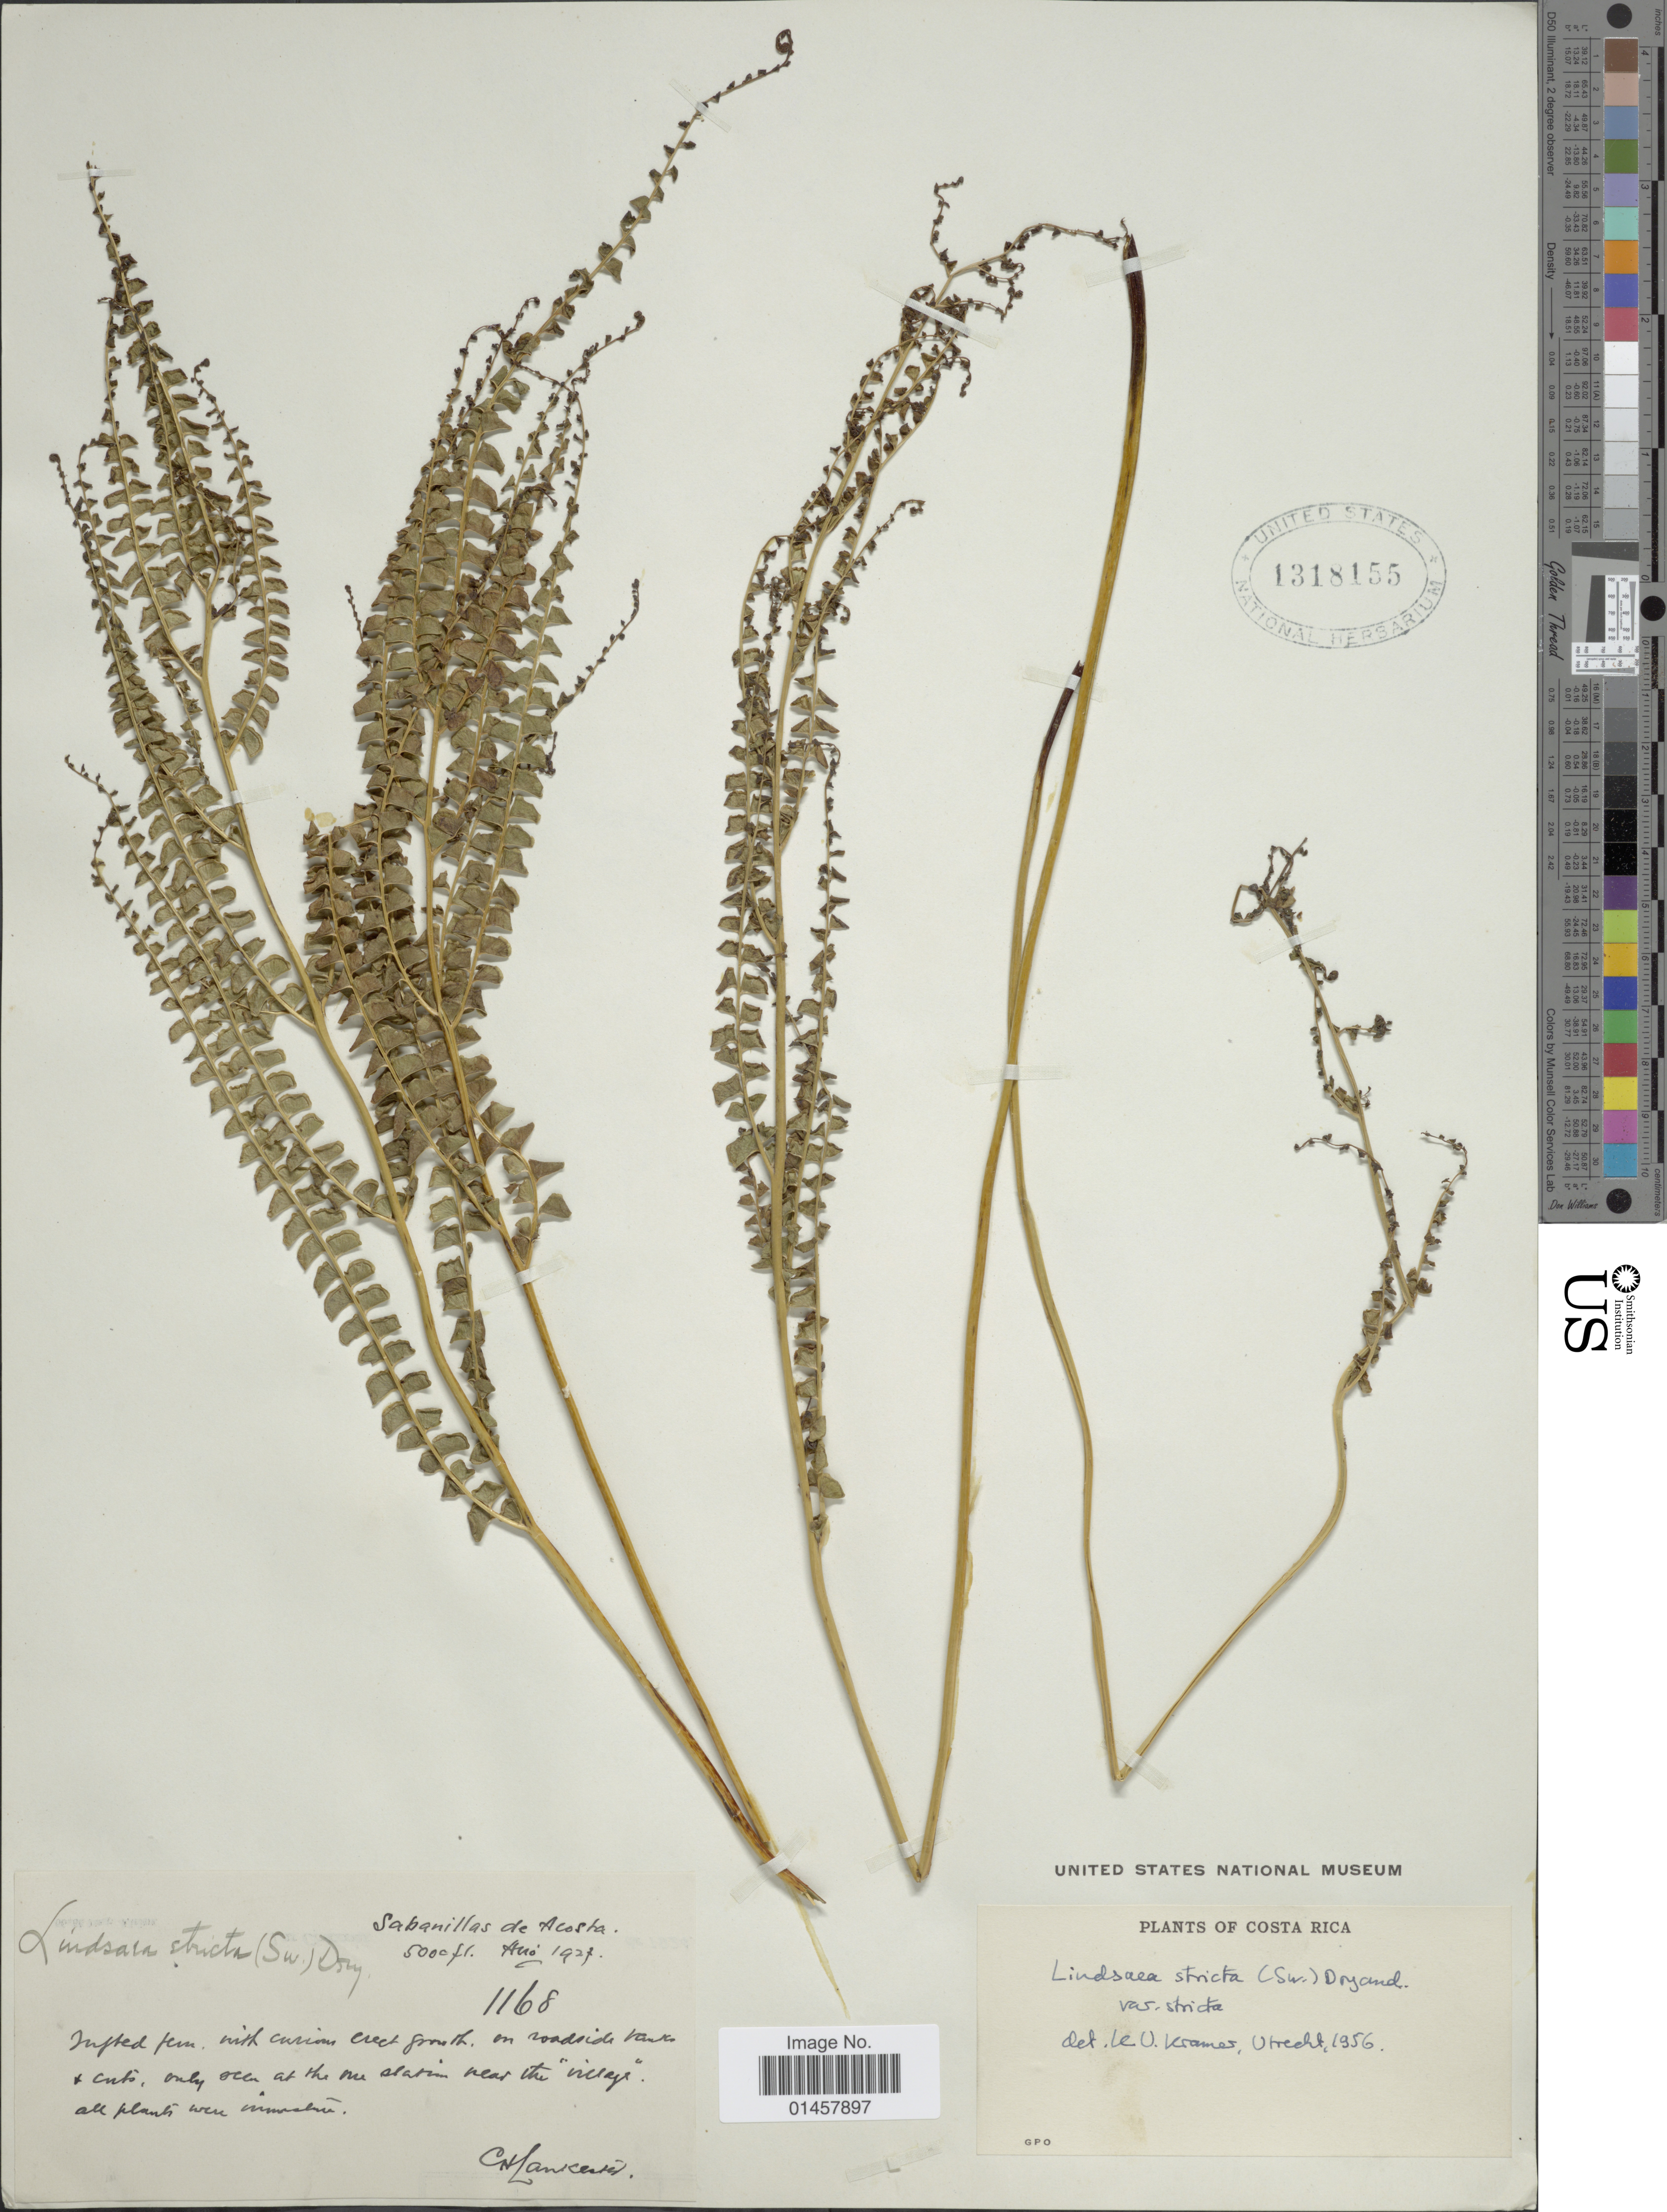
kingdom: Plantae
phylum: Tracheophyta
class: Polypodiopsida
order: Polypodiales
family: Lindsaeaceae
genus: Lindsaea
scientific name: Lindsaea stricta f. stricta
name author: (Sw.) Dryand.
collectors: C. H. Lankester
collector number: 1168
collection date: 1927-01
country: Costa Rica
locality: Sabanillas de Acosta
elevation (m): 1524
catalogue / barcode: US 1318155